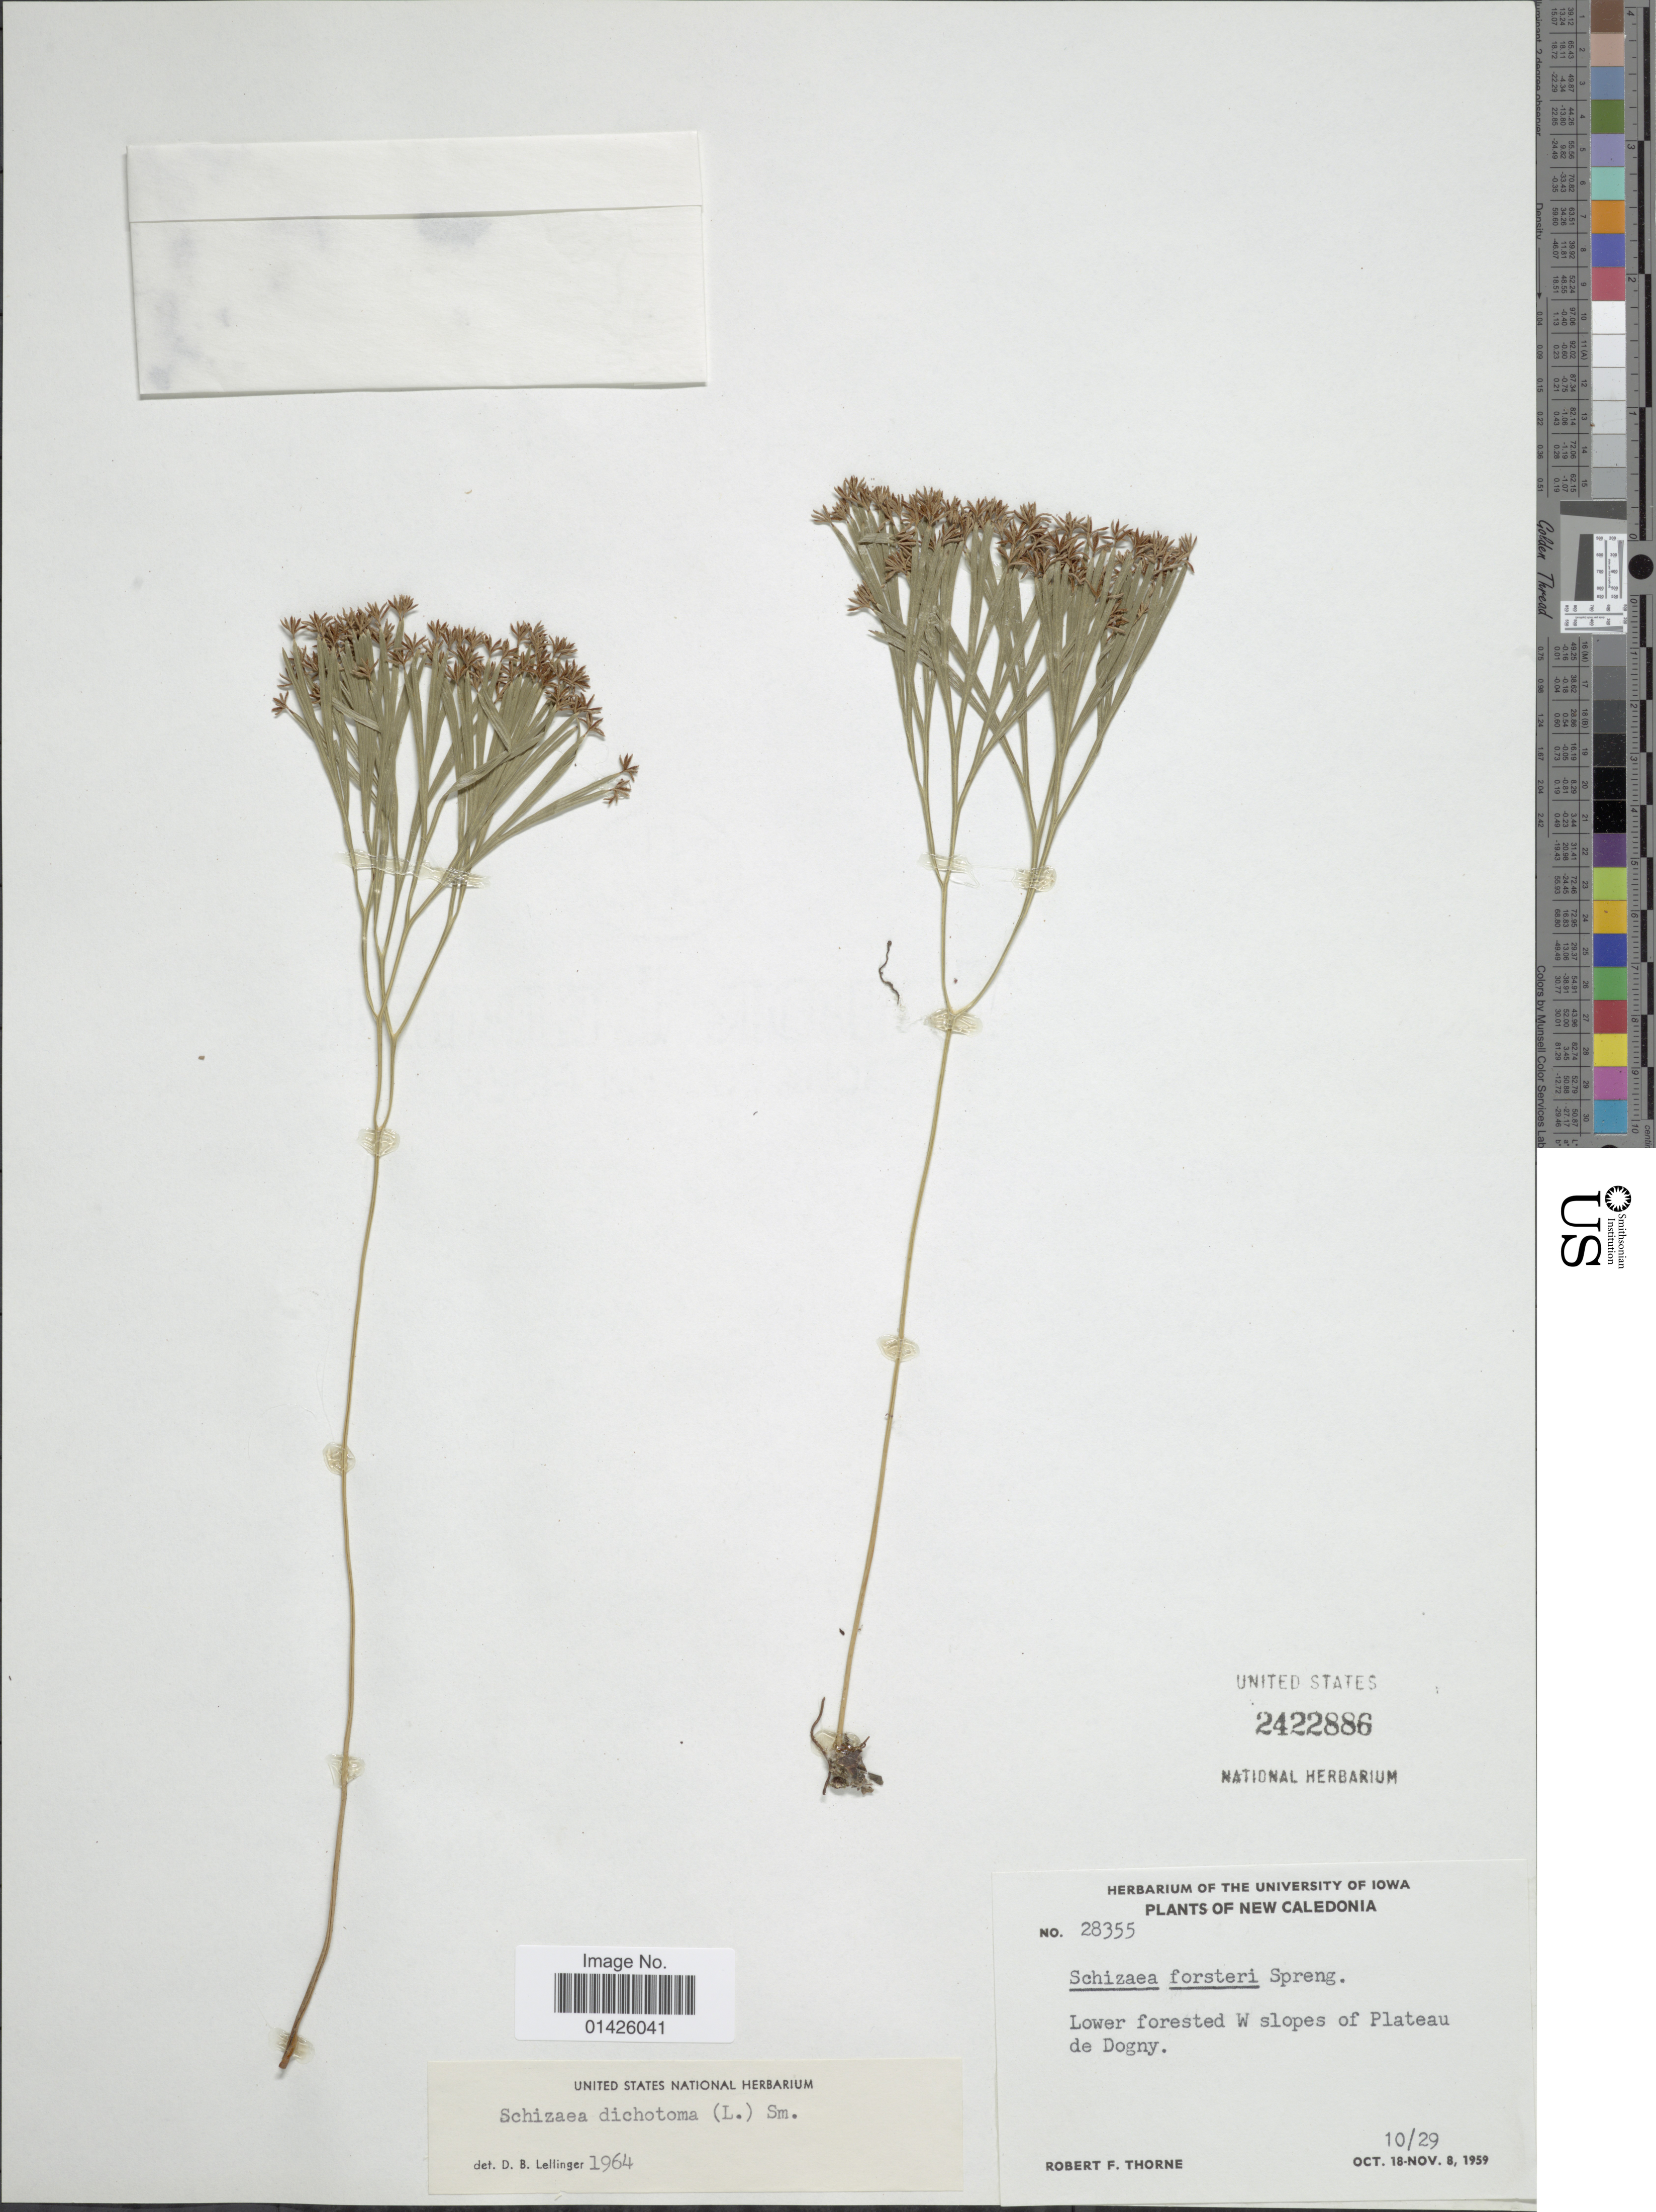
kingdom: Plantae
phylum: Tracheophyta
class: Polypodiopsida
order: Schizaeales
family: Schizaeaceae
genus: Schizaea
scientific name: Schizaea dichotoma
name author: (L.) J. Sm.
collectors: R. F. Thorne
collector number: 28355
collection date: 1959-10-29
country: New Caledonia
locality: Lower forested W slopes of Plateau de Dogny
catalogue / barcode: US 2422886